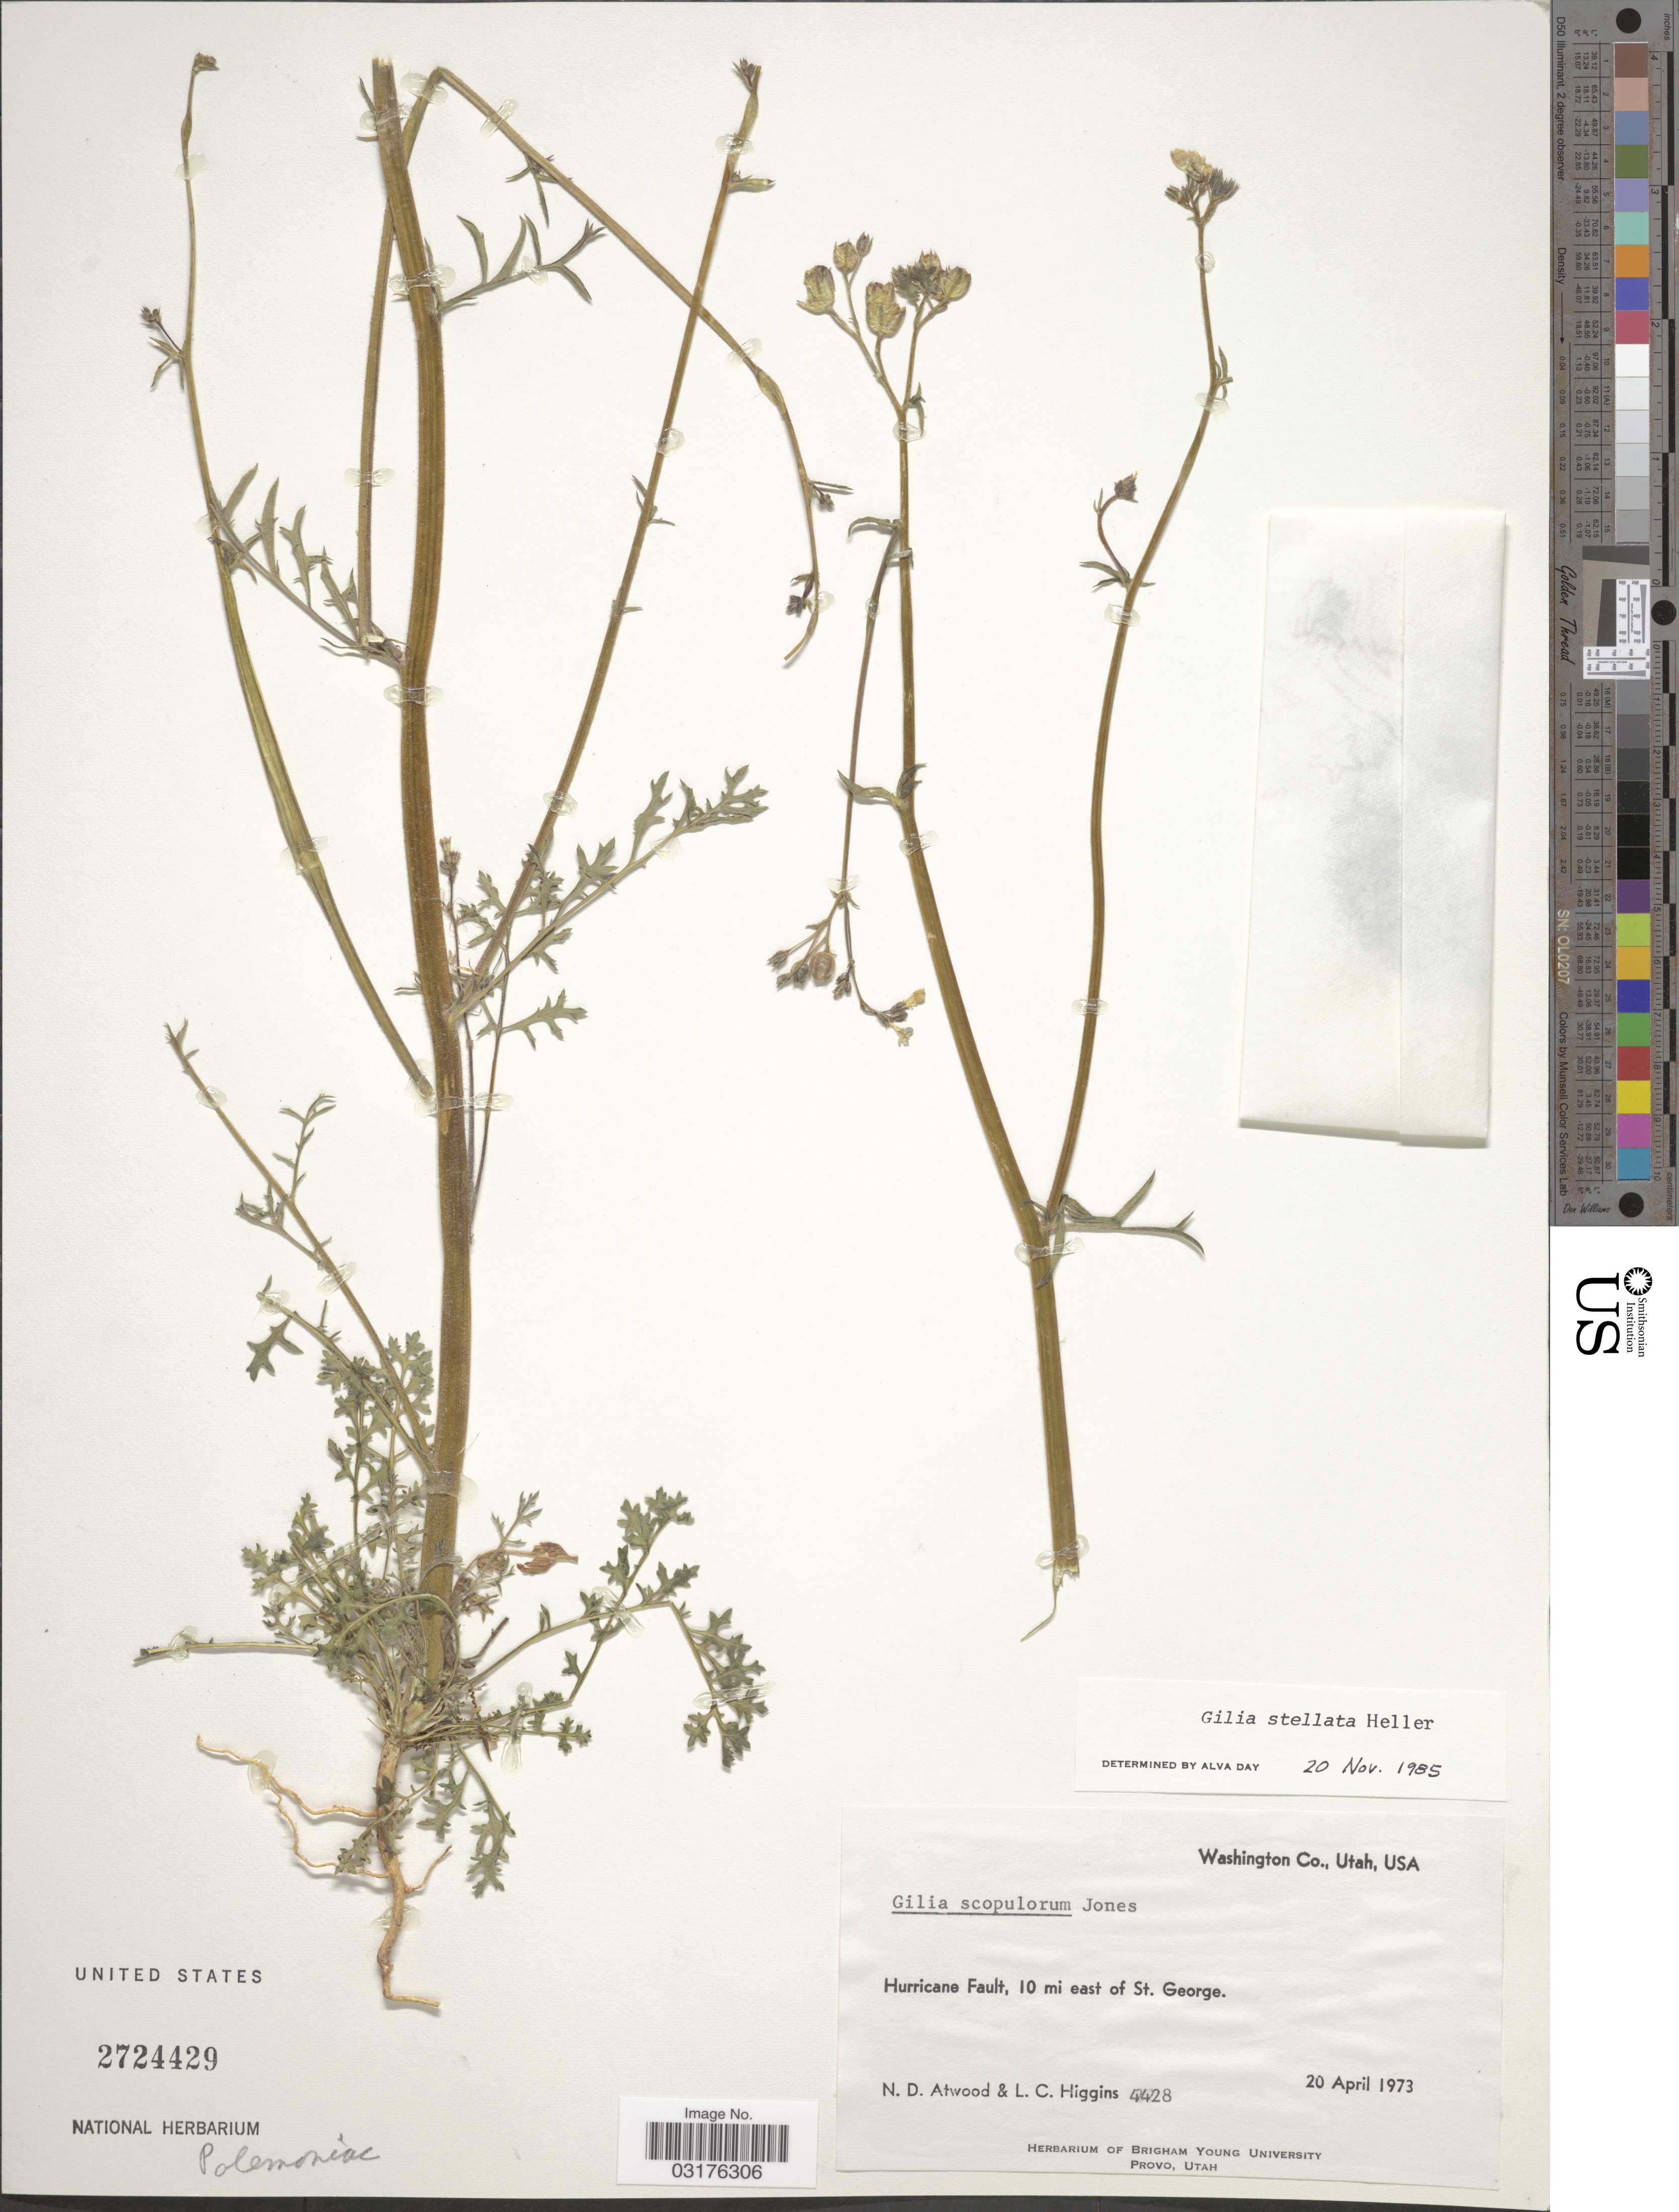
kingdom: Plantae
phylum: Tracheophyta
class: Magnoliopsida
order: Ericales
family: Polemoniaceae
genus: Gilia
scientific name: Gilia stellata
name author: A. Heller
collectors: N. Atwood & L. Higgins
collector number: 4428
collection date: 1973-04-20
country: United States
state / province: Utah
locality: Washington Co., Hurricane Fault, 10 mi east of St. George.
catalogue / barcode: US 2724429